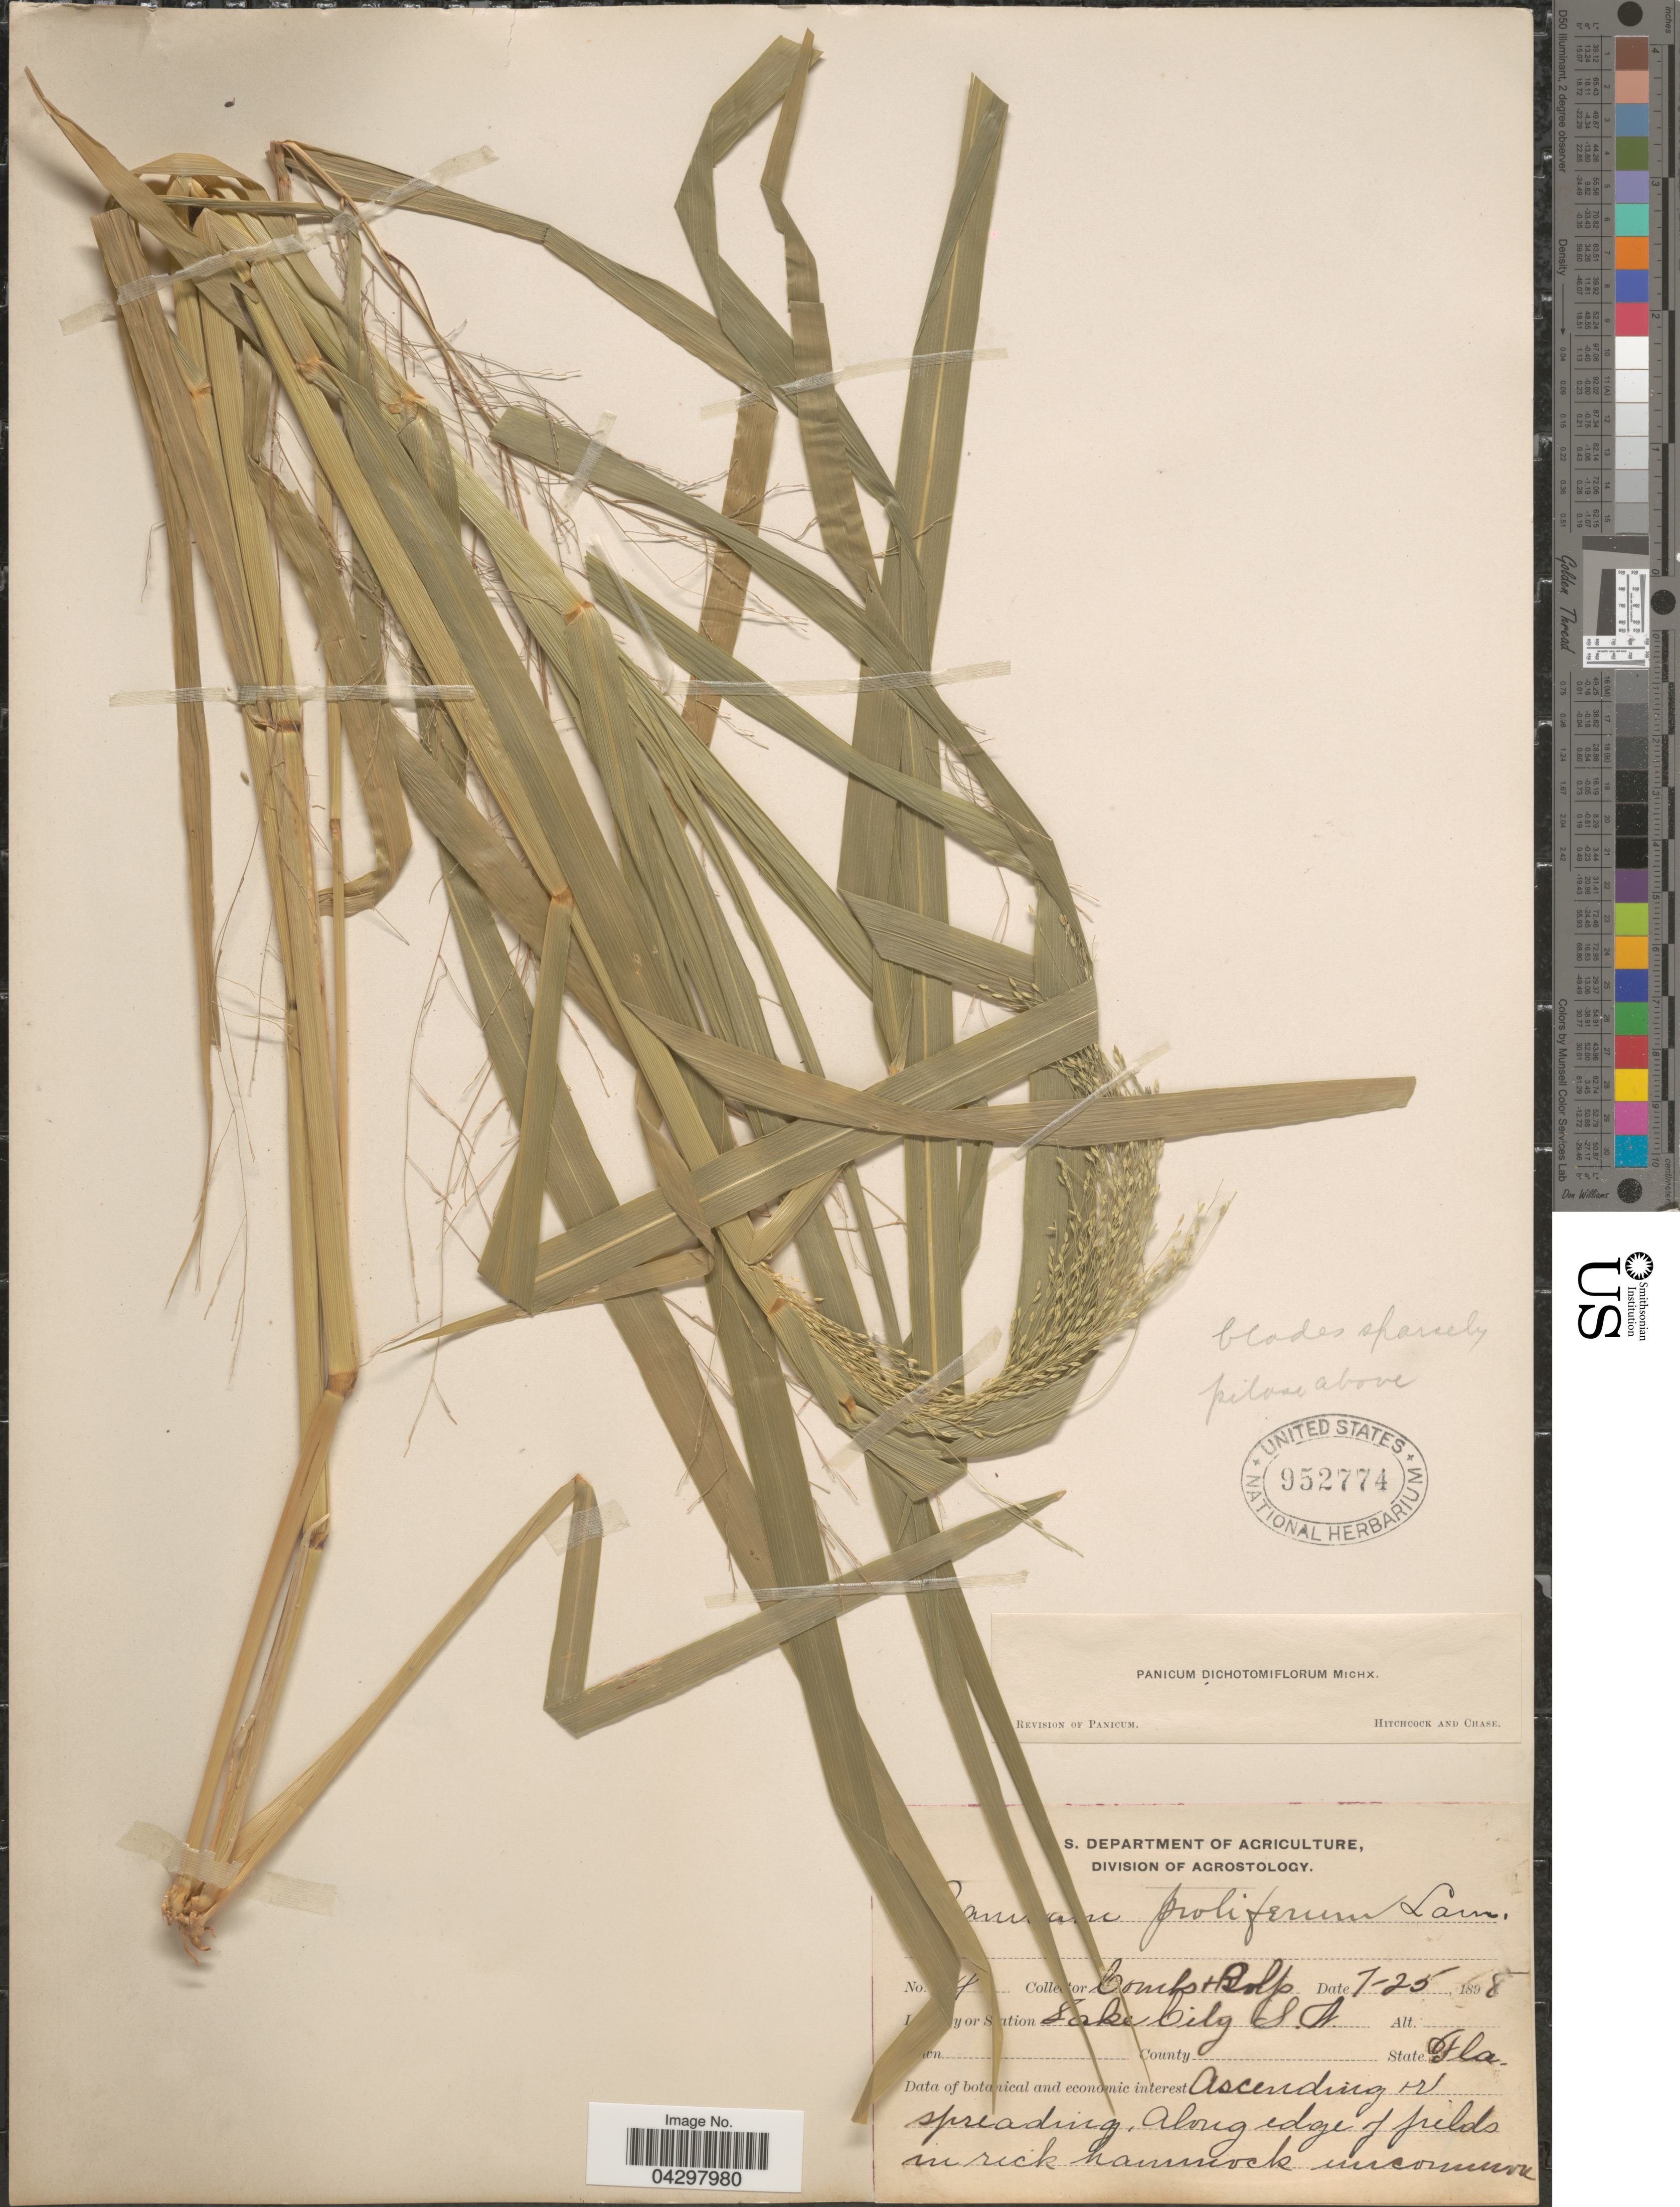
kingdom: Plantae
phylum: Tracheophyta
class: Liliopsida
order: Poales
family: Poaceae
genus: Panicum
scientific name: Panicum dichotomiflorum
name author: Michx.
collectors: -. Combs & Rolfs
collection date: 1898-07-25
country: United States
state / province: Florida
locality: Lake City S. W.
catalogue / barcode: US 952774